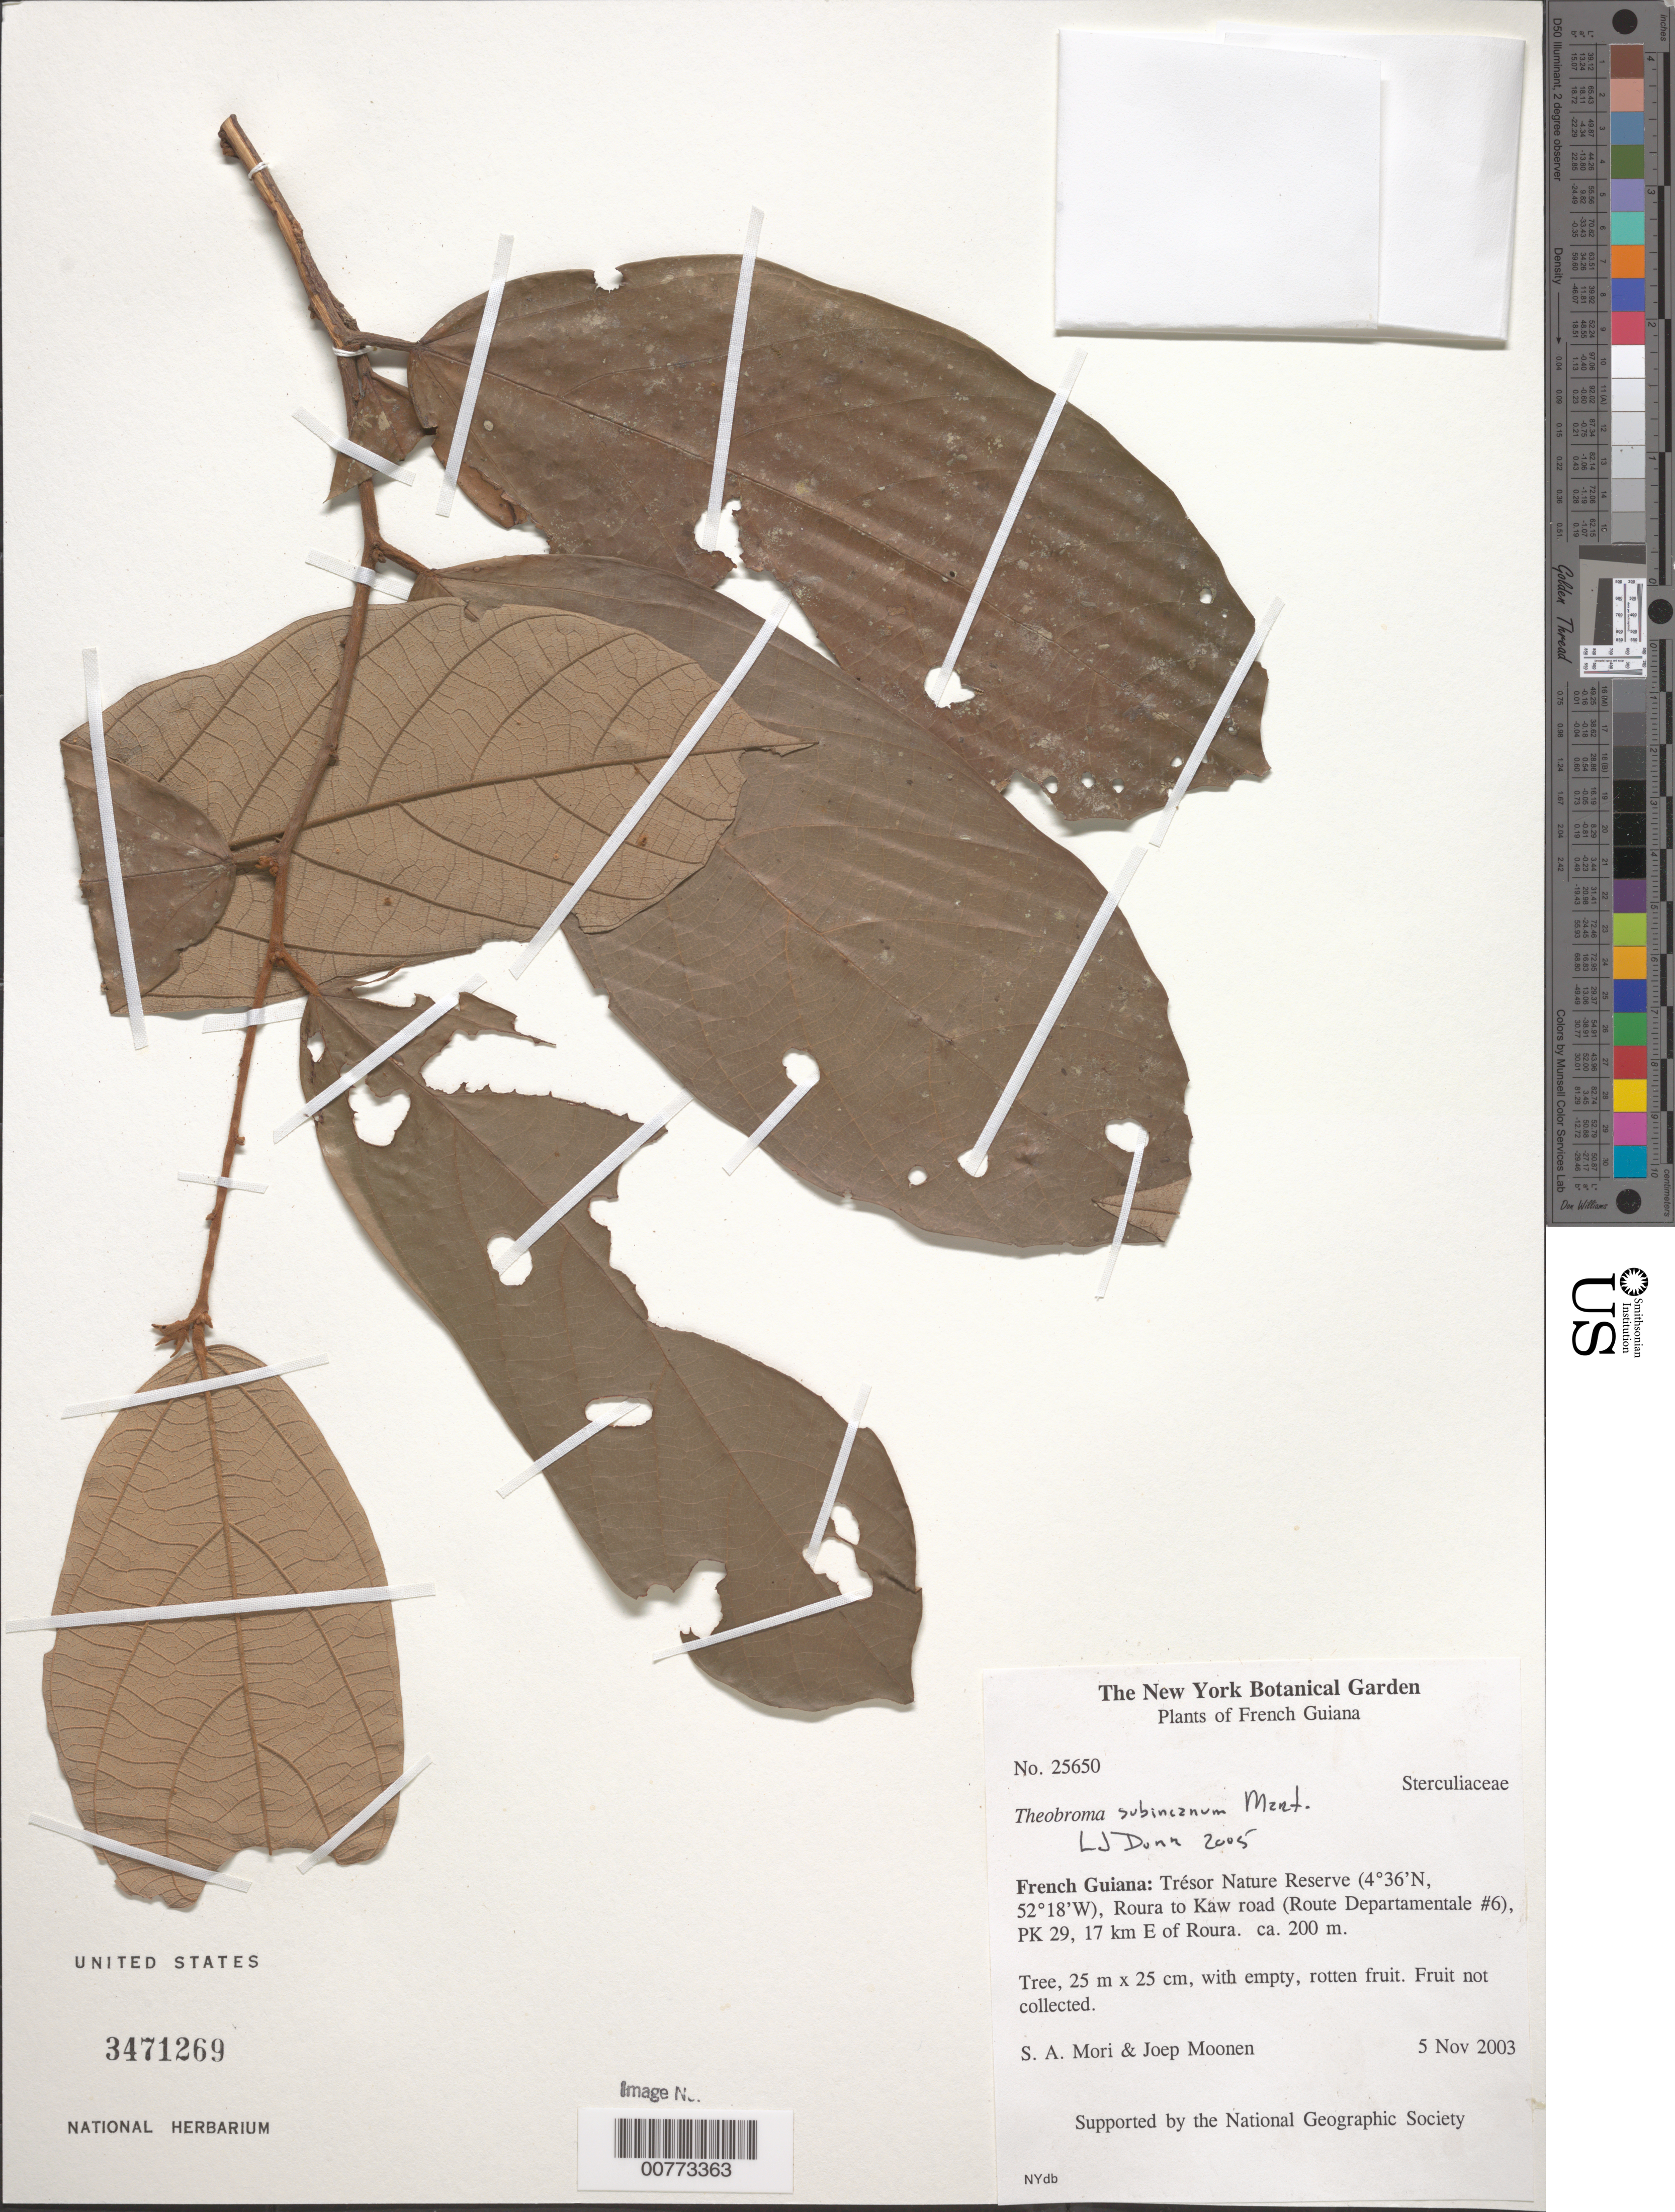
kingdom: Plantae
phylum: Tracheophyta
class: Magnoliopsida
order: Malvales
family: Malvaceae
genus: Theobroma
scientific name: Theobroma subincanum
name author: Mart.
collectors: S. Mori & J. Moonen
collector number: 25650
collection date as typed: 05 Nov 2003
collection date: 2003-11-05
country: French Guiana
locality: Trésor Nature Reserve, Roura to Kaw road (Route Departamentale #6), PK 29, 17 km E of Roura.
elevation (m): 200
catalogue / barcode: US 3471269